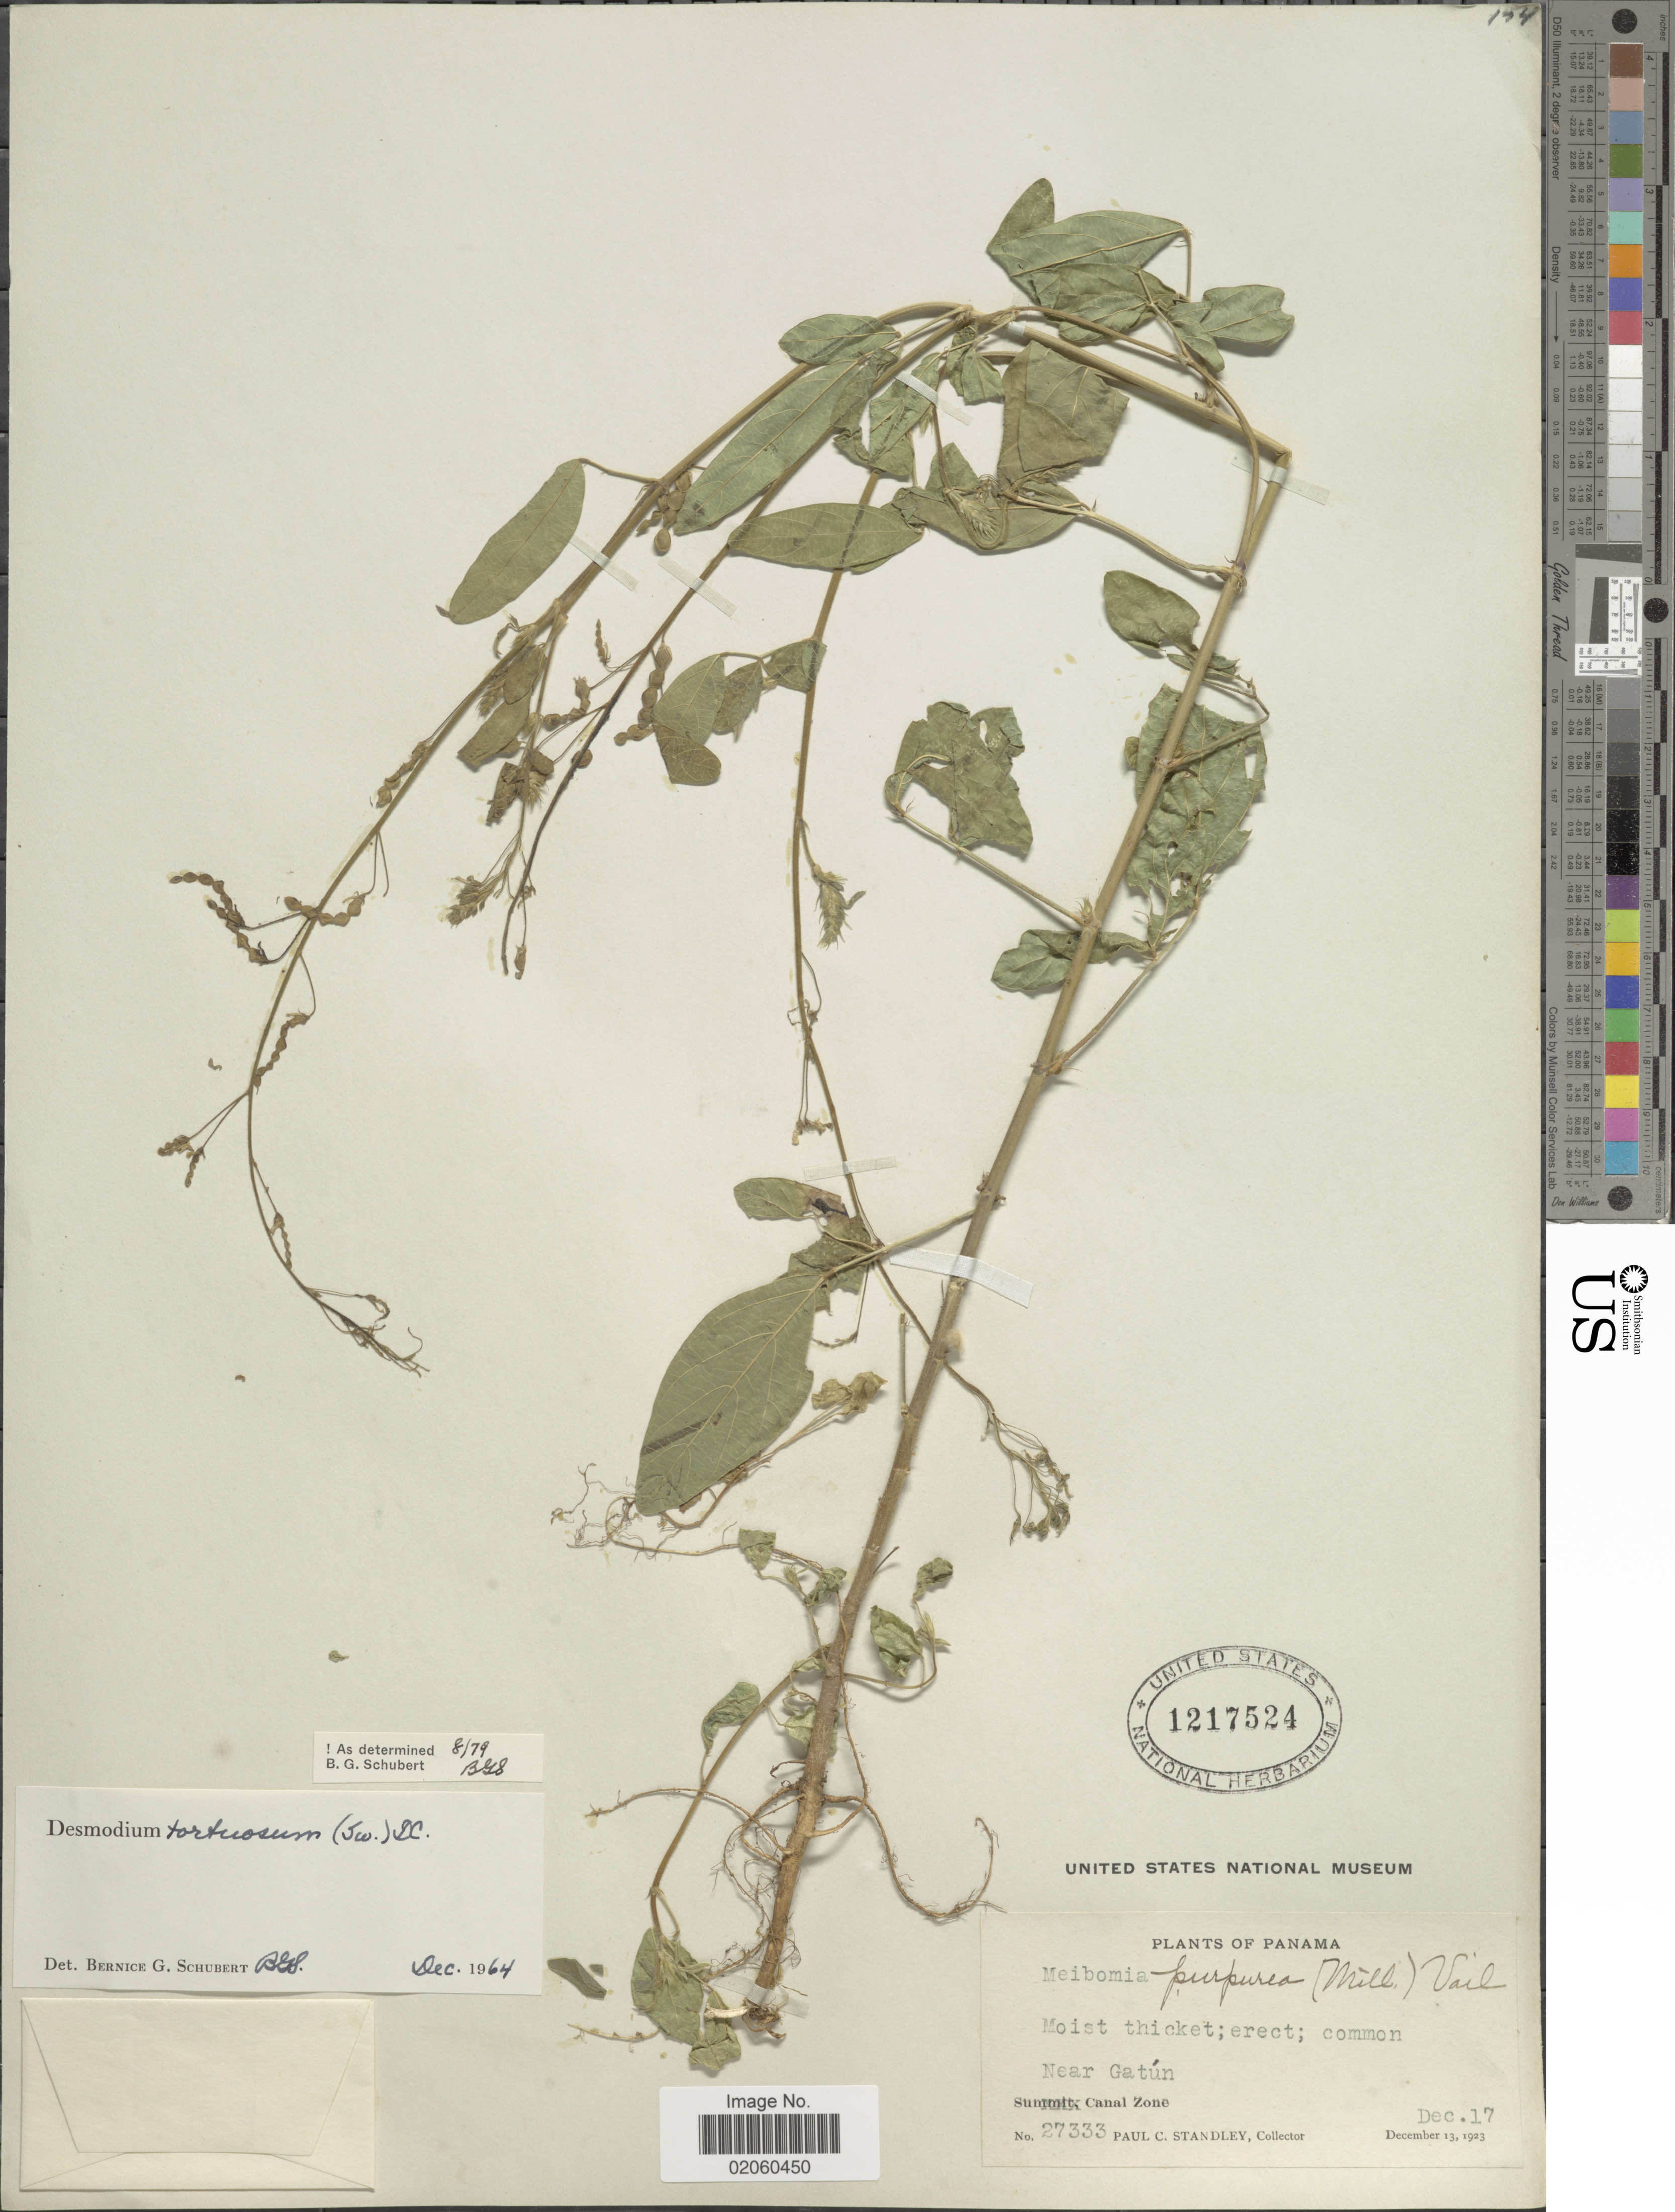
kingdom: Plantae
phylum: Tracheophyta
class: Magnoliopsida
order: Fabales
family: Fabaceae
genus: Desmodium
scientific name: Desmodium tortuosum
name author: (Sw.) DC.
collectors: P. C. Standley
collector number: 27333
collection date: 1923-12-17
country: Panama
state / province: Colón / Panamá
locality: Near Gatun, Canal Zone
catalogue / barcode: US 1217524